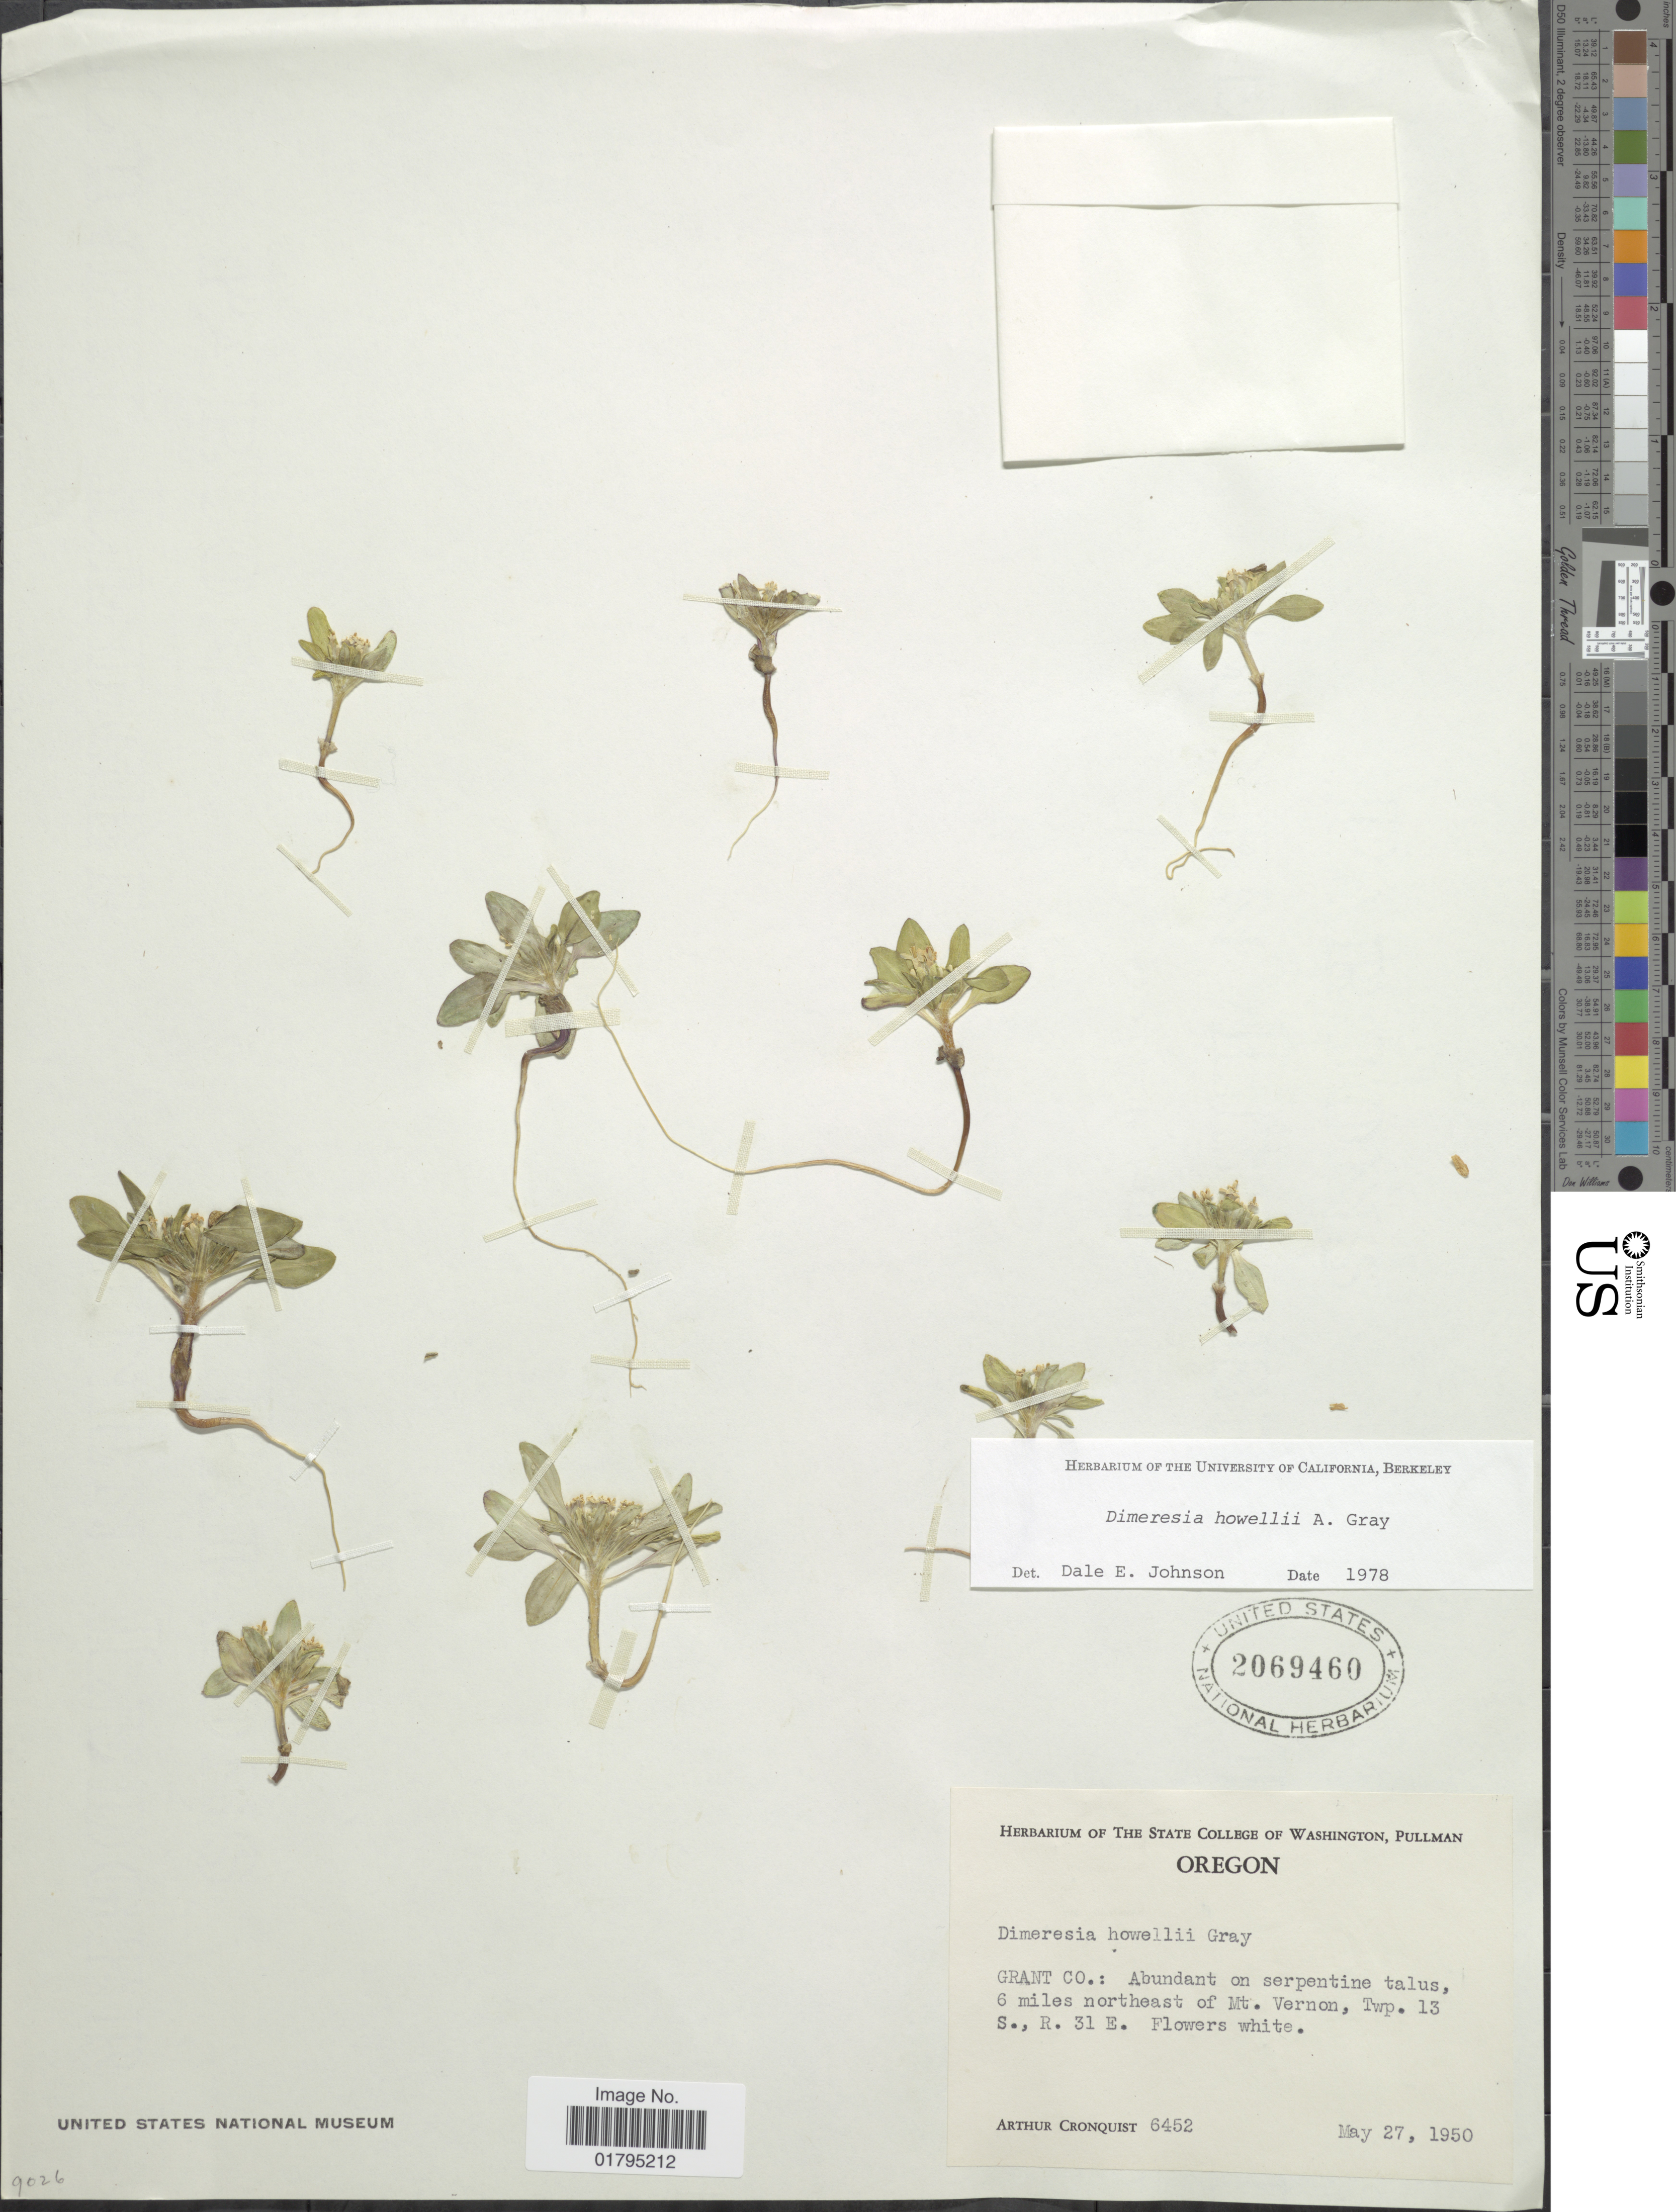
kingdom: Plantae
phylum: Tracheophyta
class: Magnoliopsida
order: Asterales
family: Asteraceae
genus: Dimeresia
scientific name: Dimeresia howellii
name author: A. Gray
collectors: A. J. Cronquist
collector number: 6452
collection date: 1950-05-27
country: United States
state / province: Oregon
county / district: Grant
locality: Grant Co.: Abundant on serpentine talus 6 miles northeast of Mt. Vernon, Twp. 13 S., R. 31 E.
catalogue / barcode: US 2069460